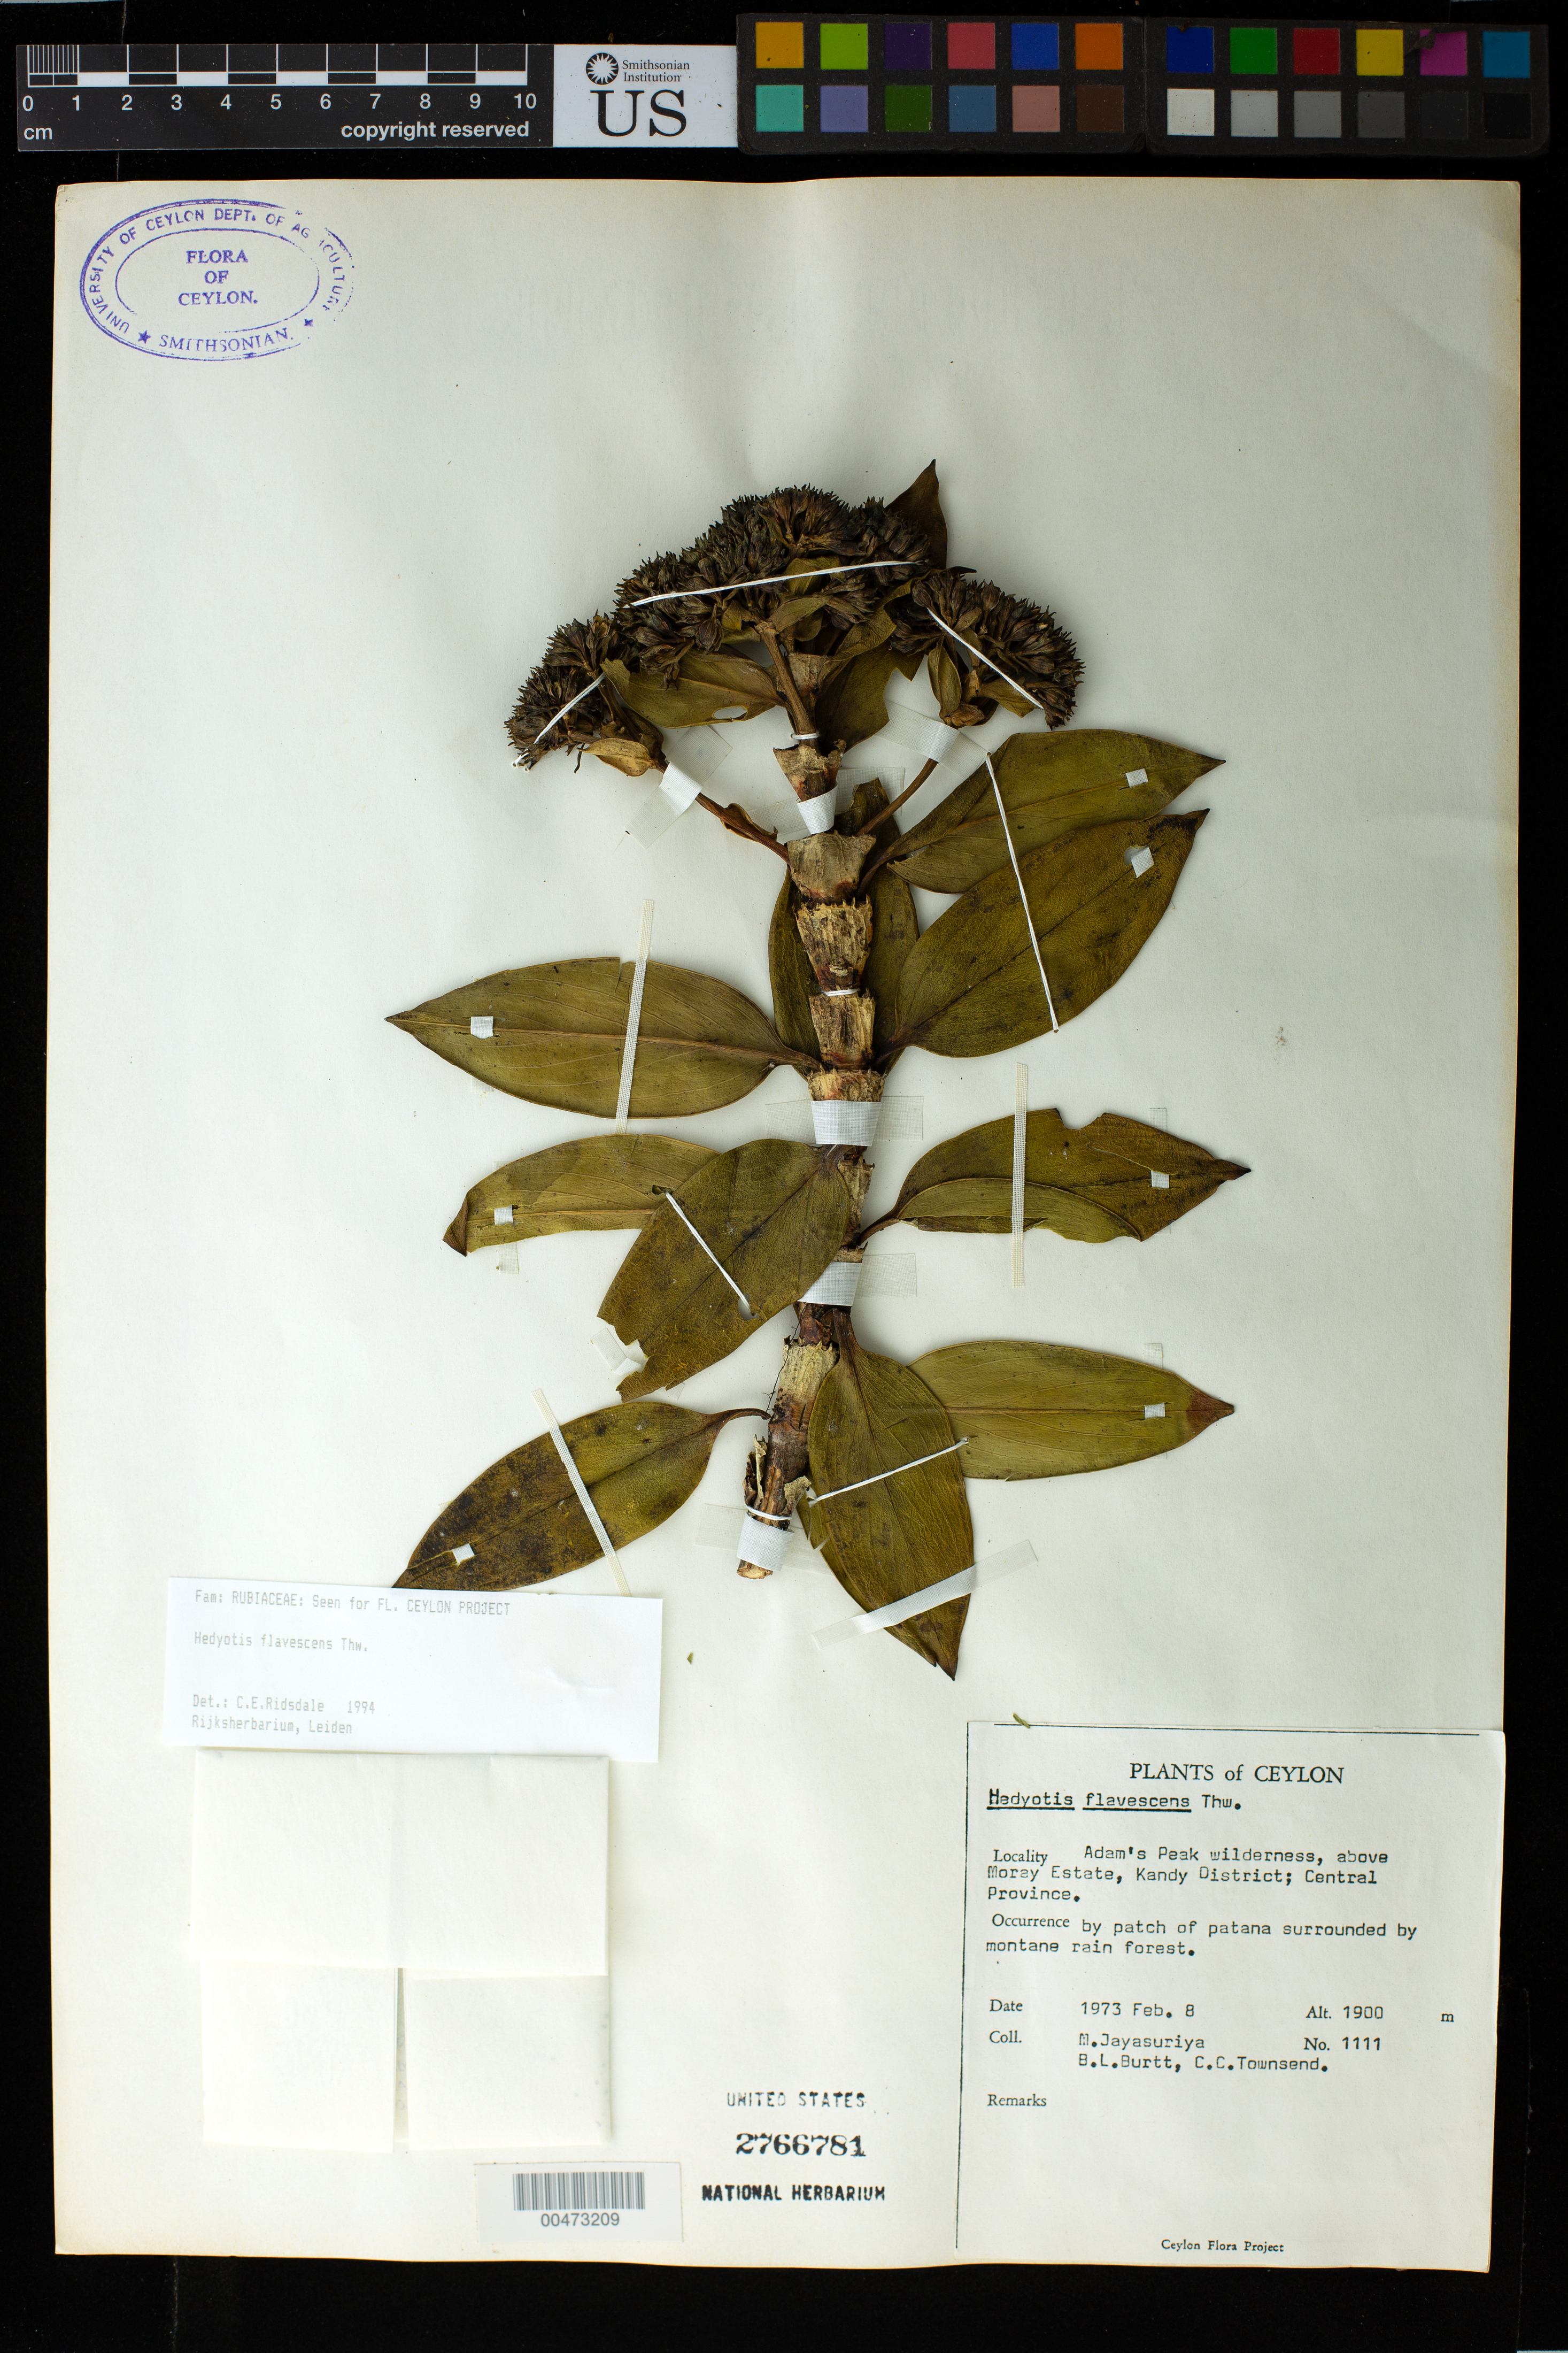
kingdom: Plantae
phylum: Tracheophyta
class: Magnoliopsida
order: Gentianales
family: Rubiaceae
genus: Hedyotis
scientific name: Hedyotis flavescens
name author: Thwaites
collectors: A. H. Jayasuriya, B. L. Burtt & C. C. Townsend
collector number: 1111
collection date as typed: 08 FEb 1973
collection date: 1973-02-08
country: Sri Lanka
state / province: Central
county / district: Kandy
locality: Adam's Peak wilderness, above Moray Estate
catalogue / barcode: US 2766781